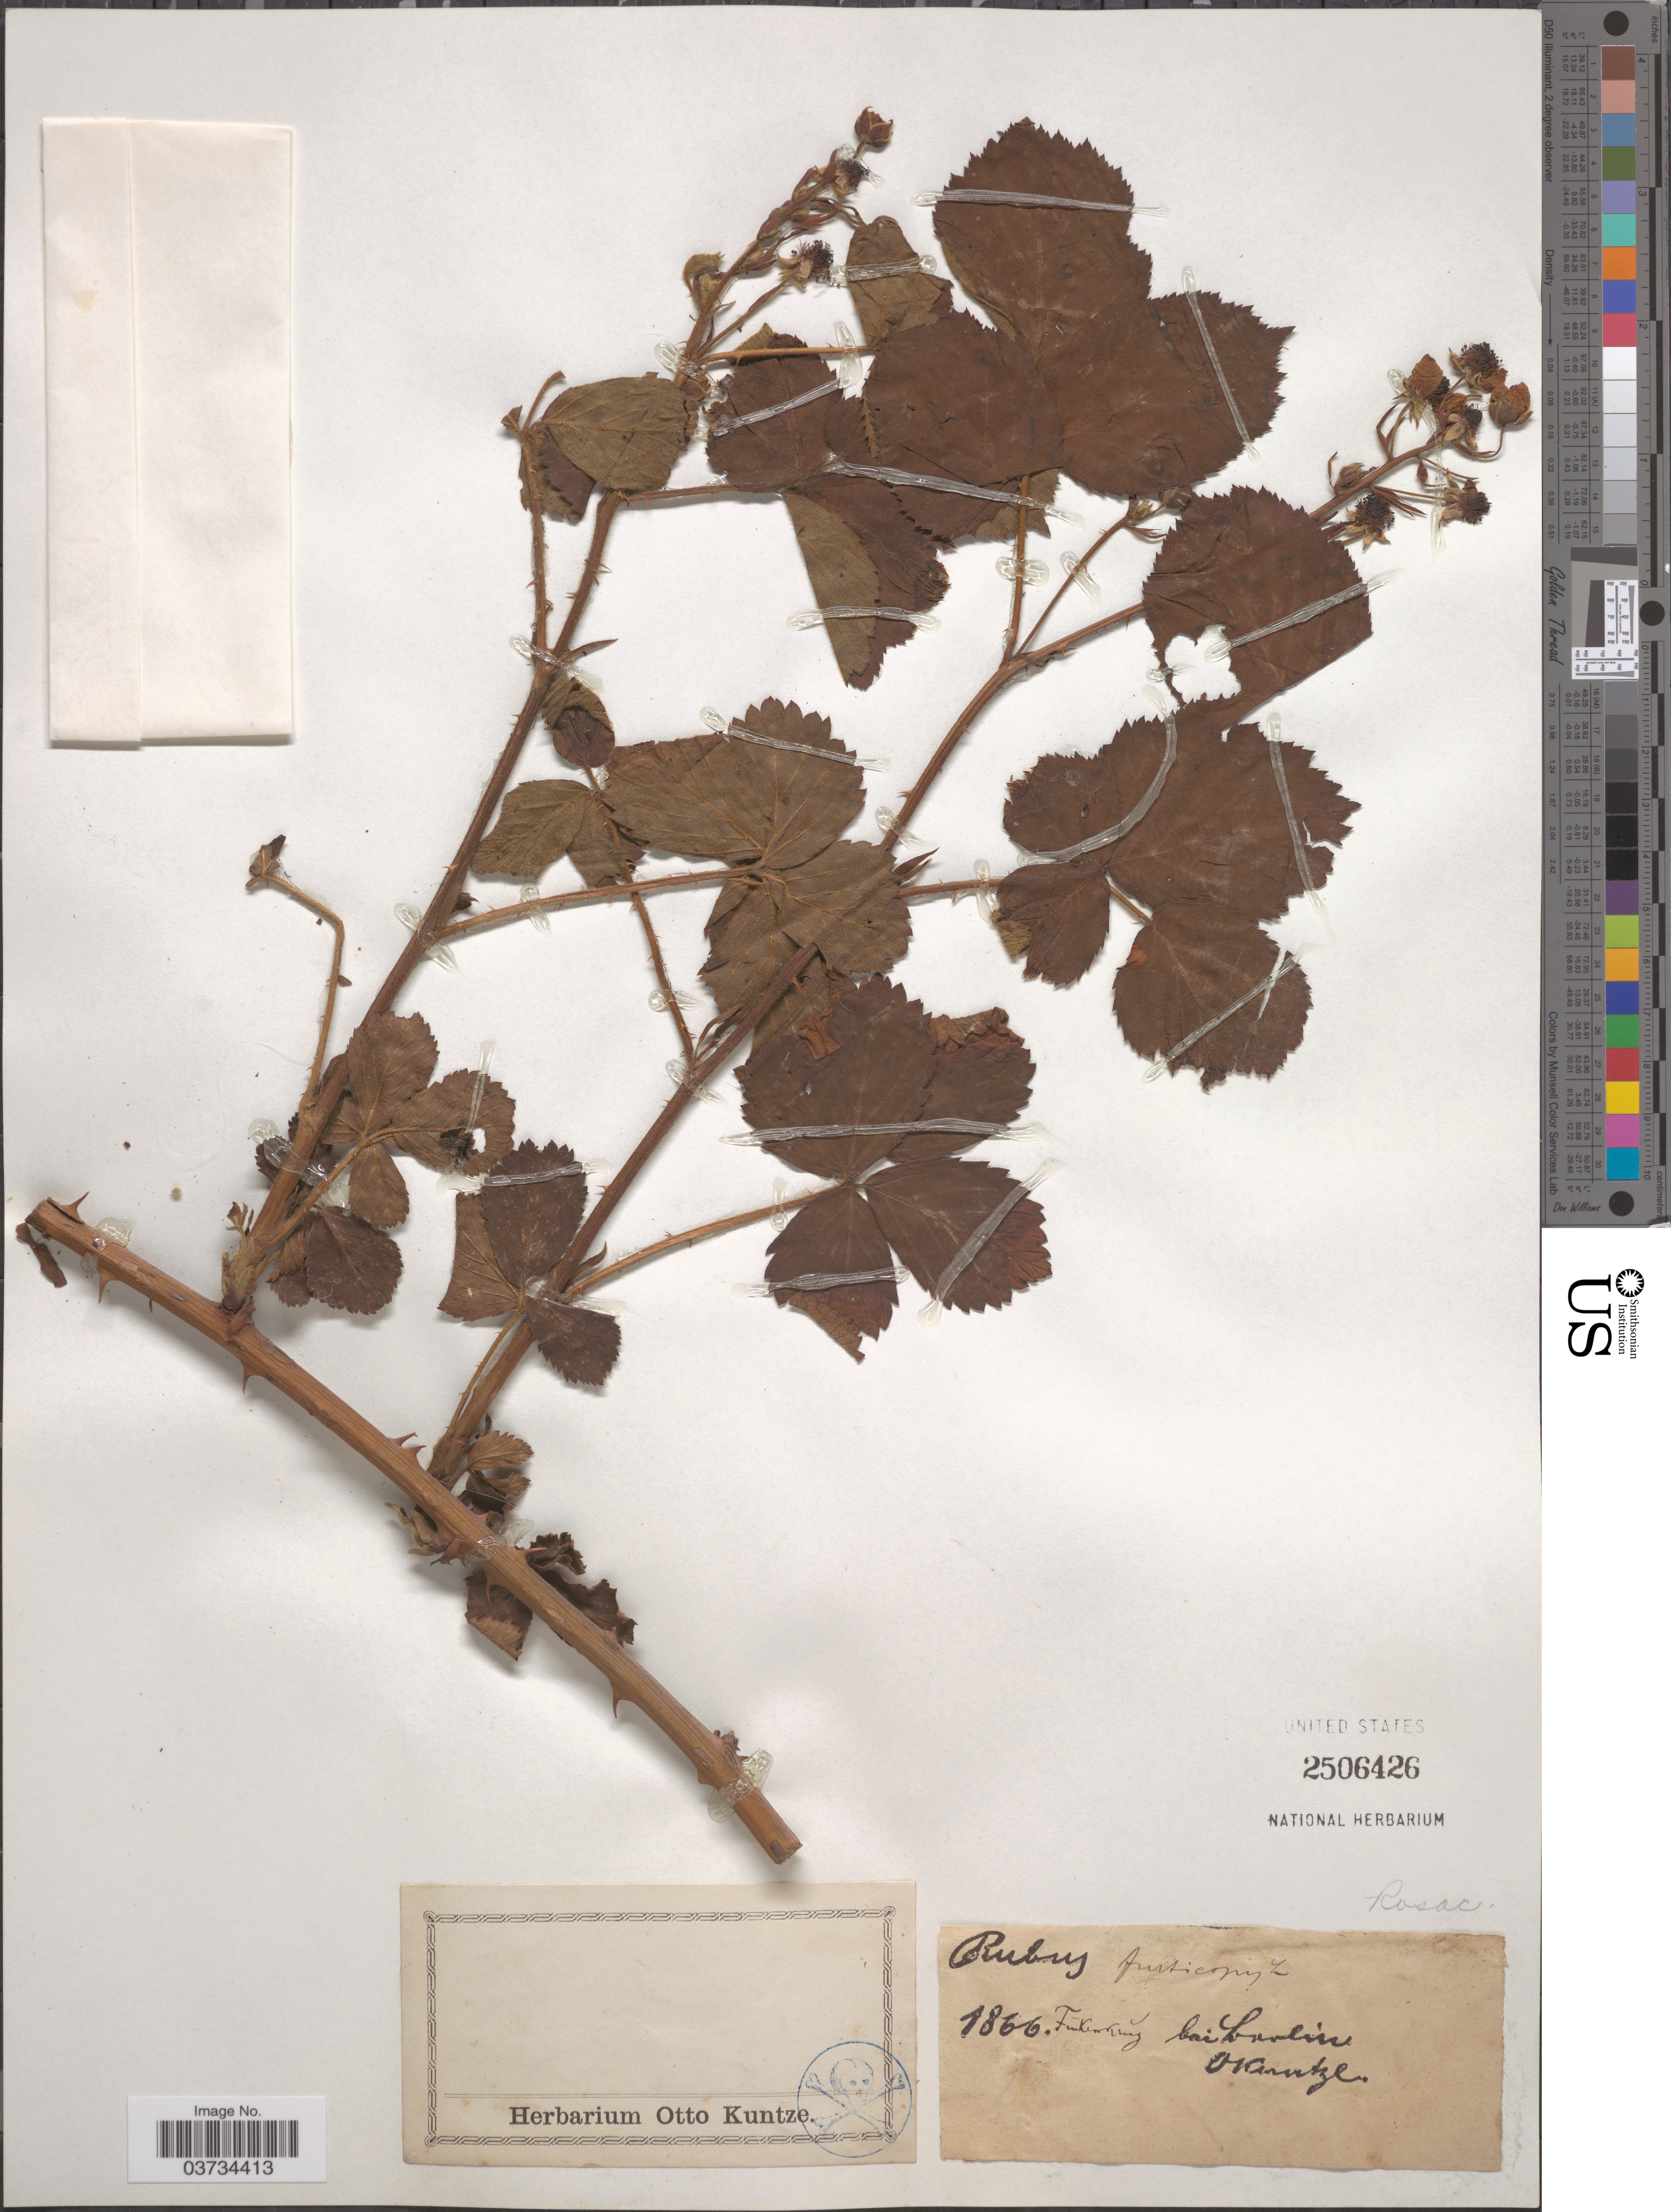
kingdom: Plantae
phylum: Tracheophyta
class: Magnoliopsida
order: Rosales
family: Rosaceae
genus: Rubus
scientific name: Rubus fruticosus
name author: L.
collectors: C.E.O. Kuntze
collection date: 1866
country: Germany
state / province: Berlin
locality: Funkenkruz bai Berlin. [interpreted]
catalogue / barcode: US 2506426